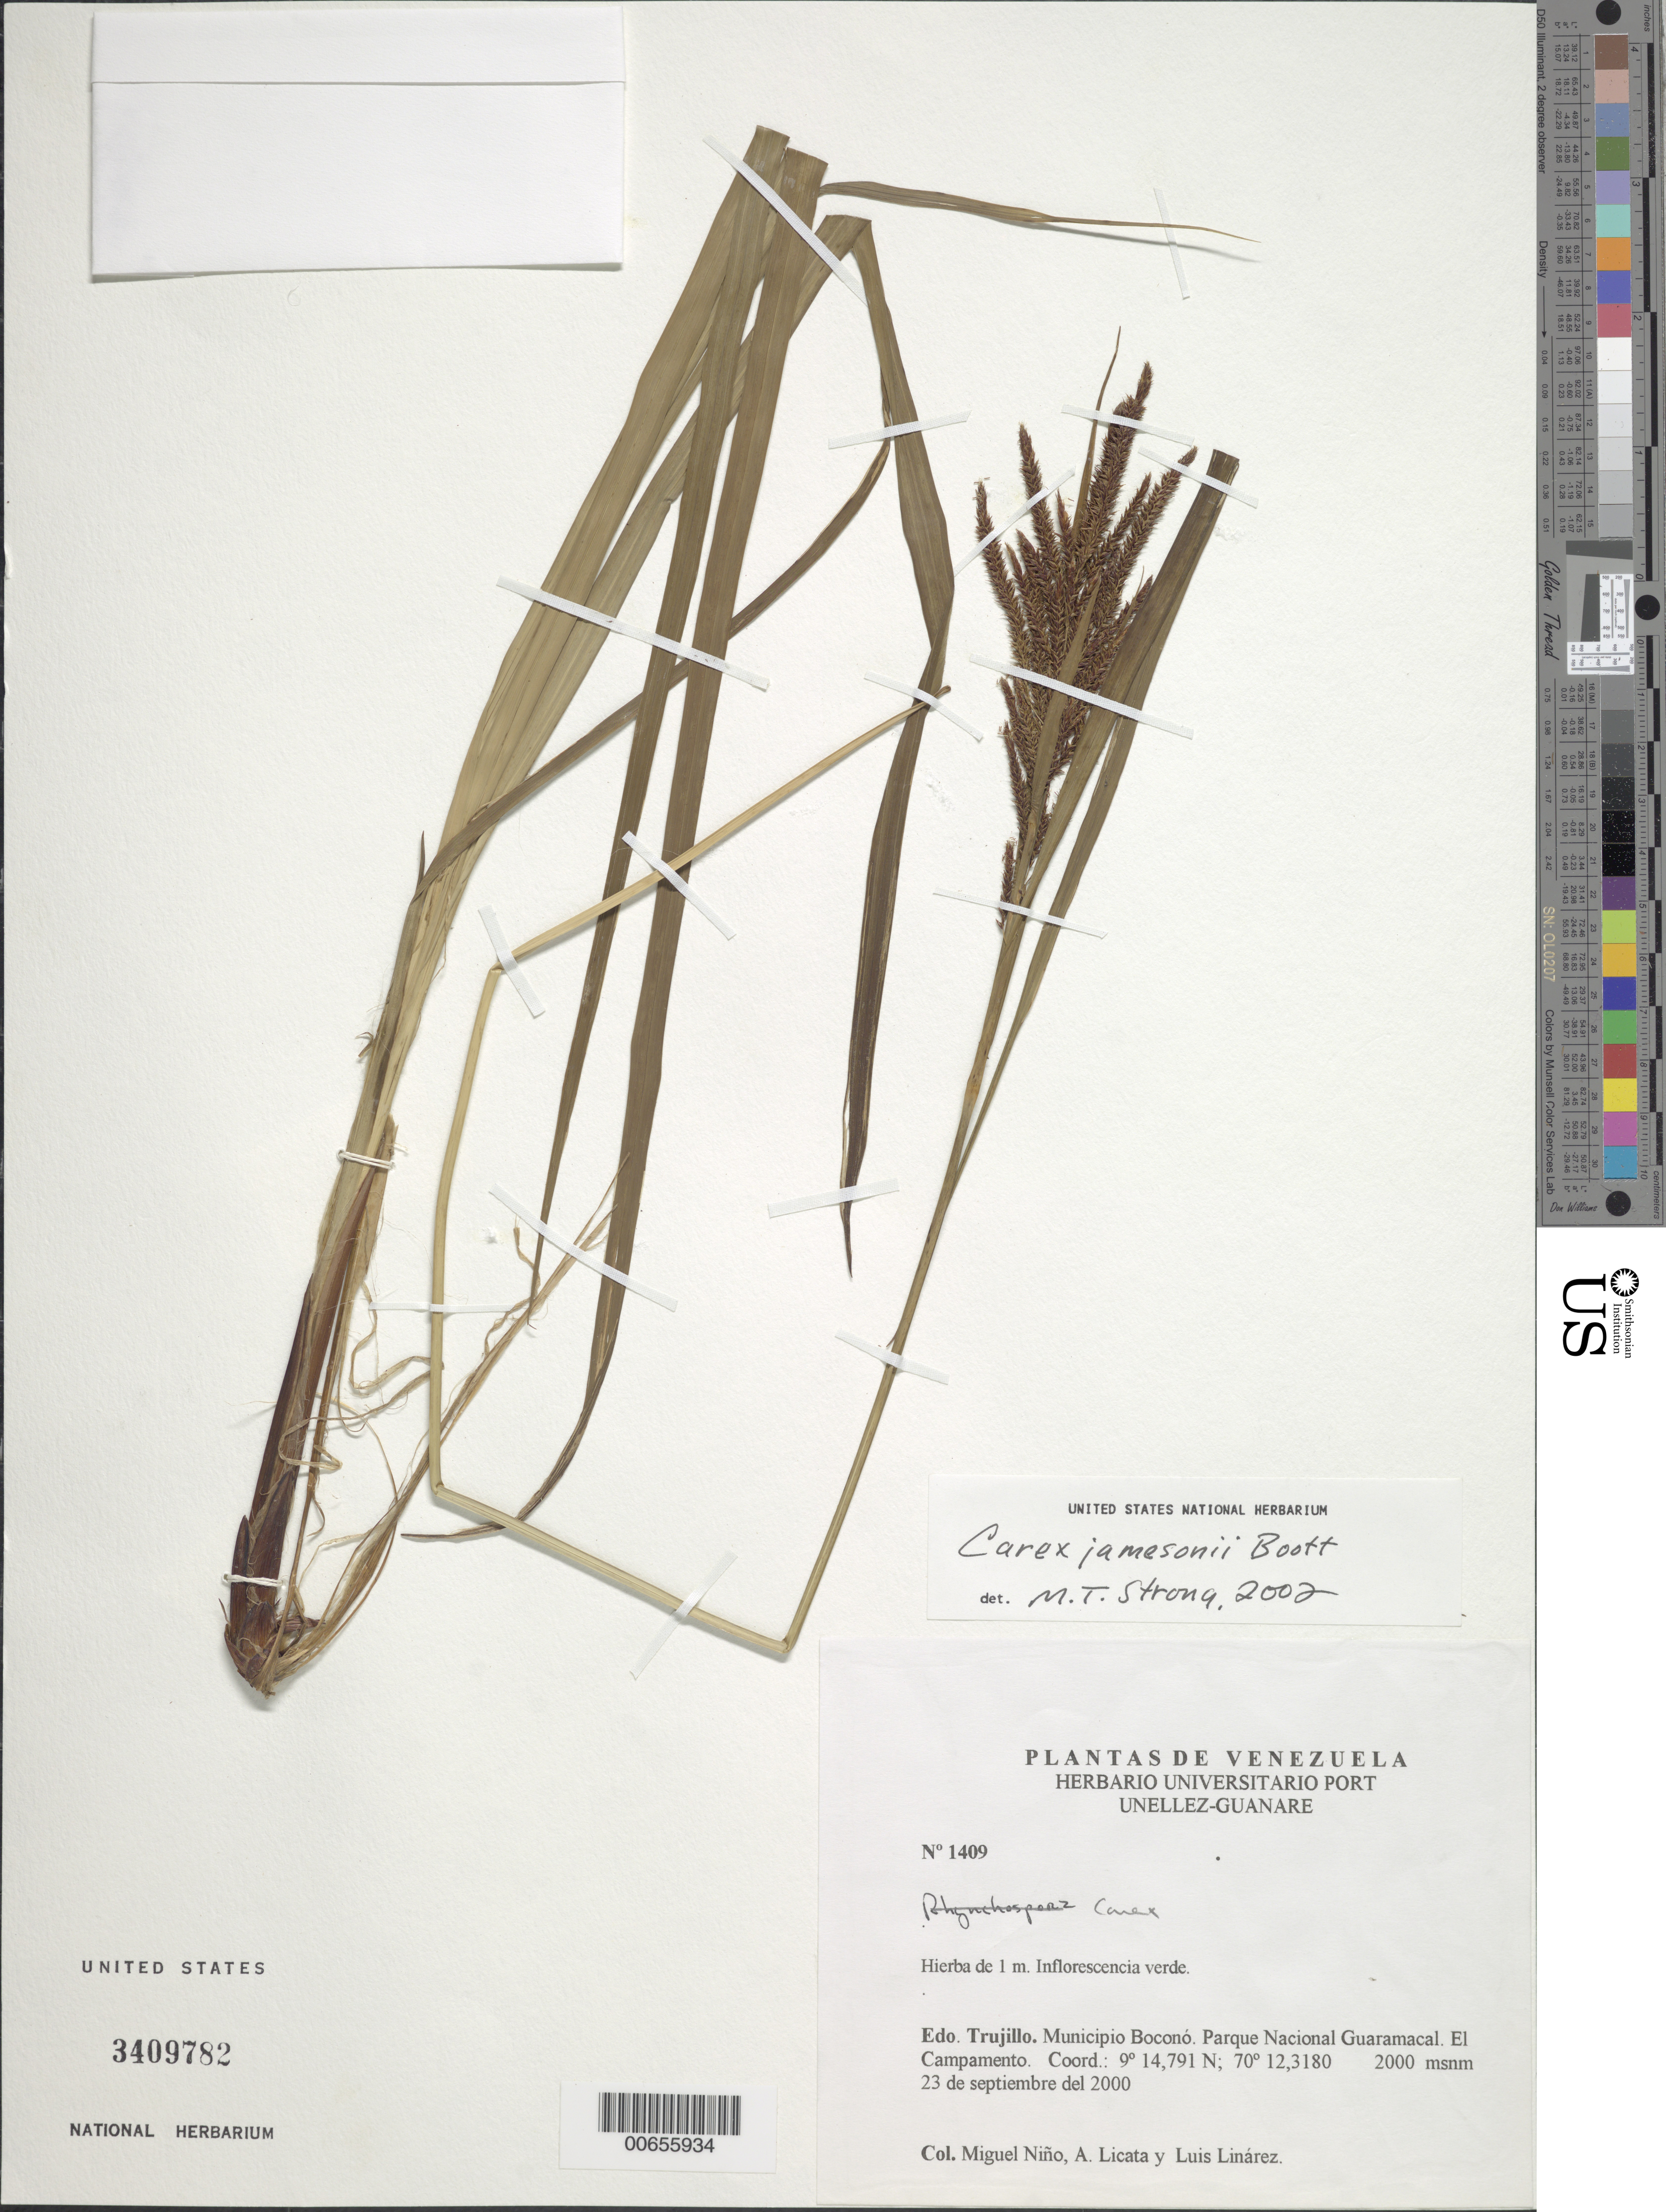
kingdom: Plantae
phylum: Tracheophyta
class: Liliopsida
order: Poales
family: Cyperaceae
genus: Carex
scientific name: Carex jamesonii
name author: Boott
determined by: Strong, Mark T., (BOT), Smithsonian Institution - National Museum of Natural History (UNITED STATES)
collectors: S. M. Niño, A. Licata & L. Linárez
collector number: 1409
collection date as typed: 23 Sep 2000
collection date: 2000-09-23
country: Venezuela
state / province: Trujillo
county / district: Boconó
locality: Parque Nacional Guaramacal, El Campamento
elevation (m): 2000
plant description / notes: PORT, US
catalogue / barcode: US 3409782